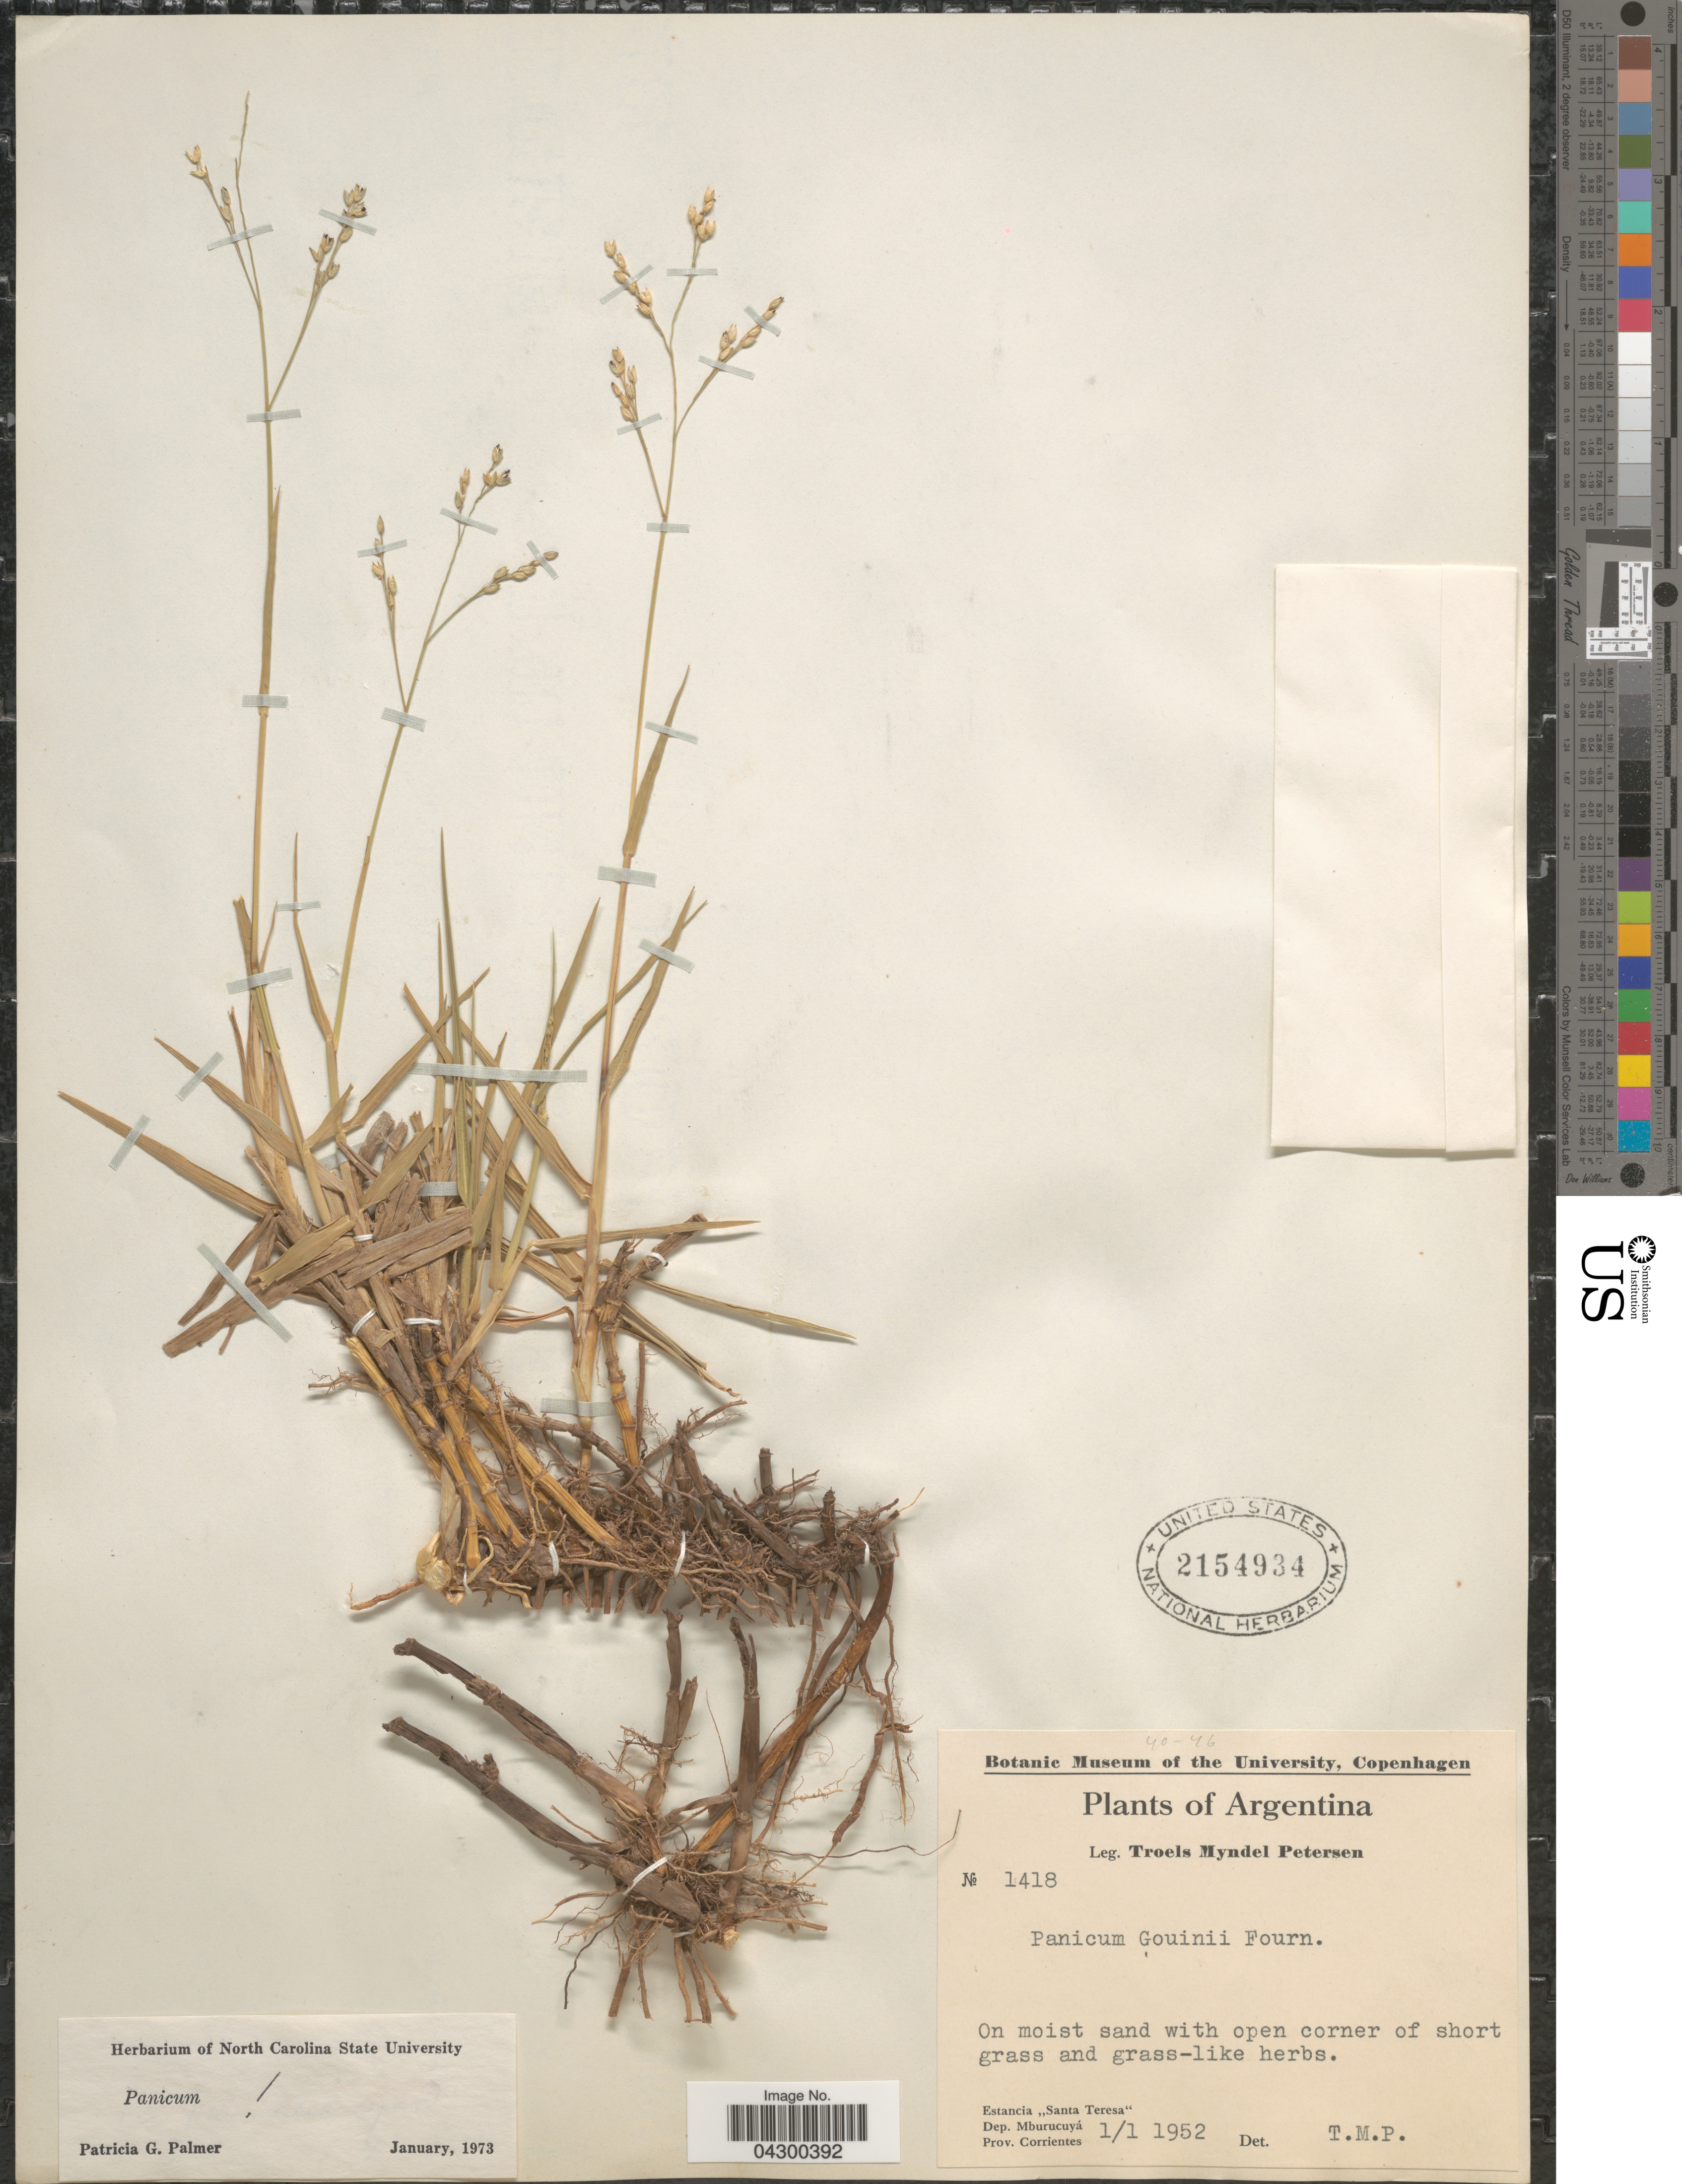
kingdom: Plantae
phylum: Tracheophyta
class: Liliopsida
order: Poales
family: Poaceae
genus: Panicum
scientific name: Panicum repens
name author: L.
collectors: T. M. Petersen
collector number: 1418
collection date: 1952-01-01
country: Argentina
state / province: Corrientes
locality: Estancia "Santa Teresa". Dep. Mburucuyá.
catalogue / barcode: US 2154934